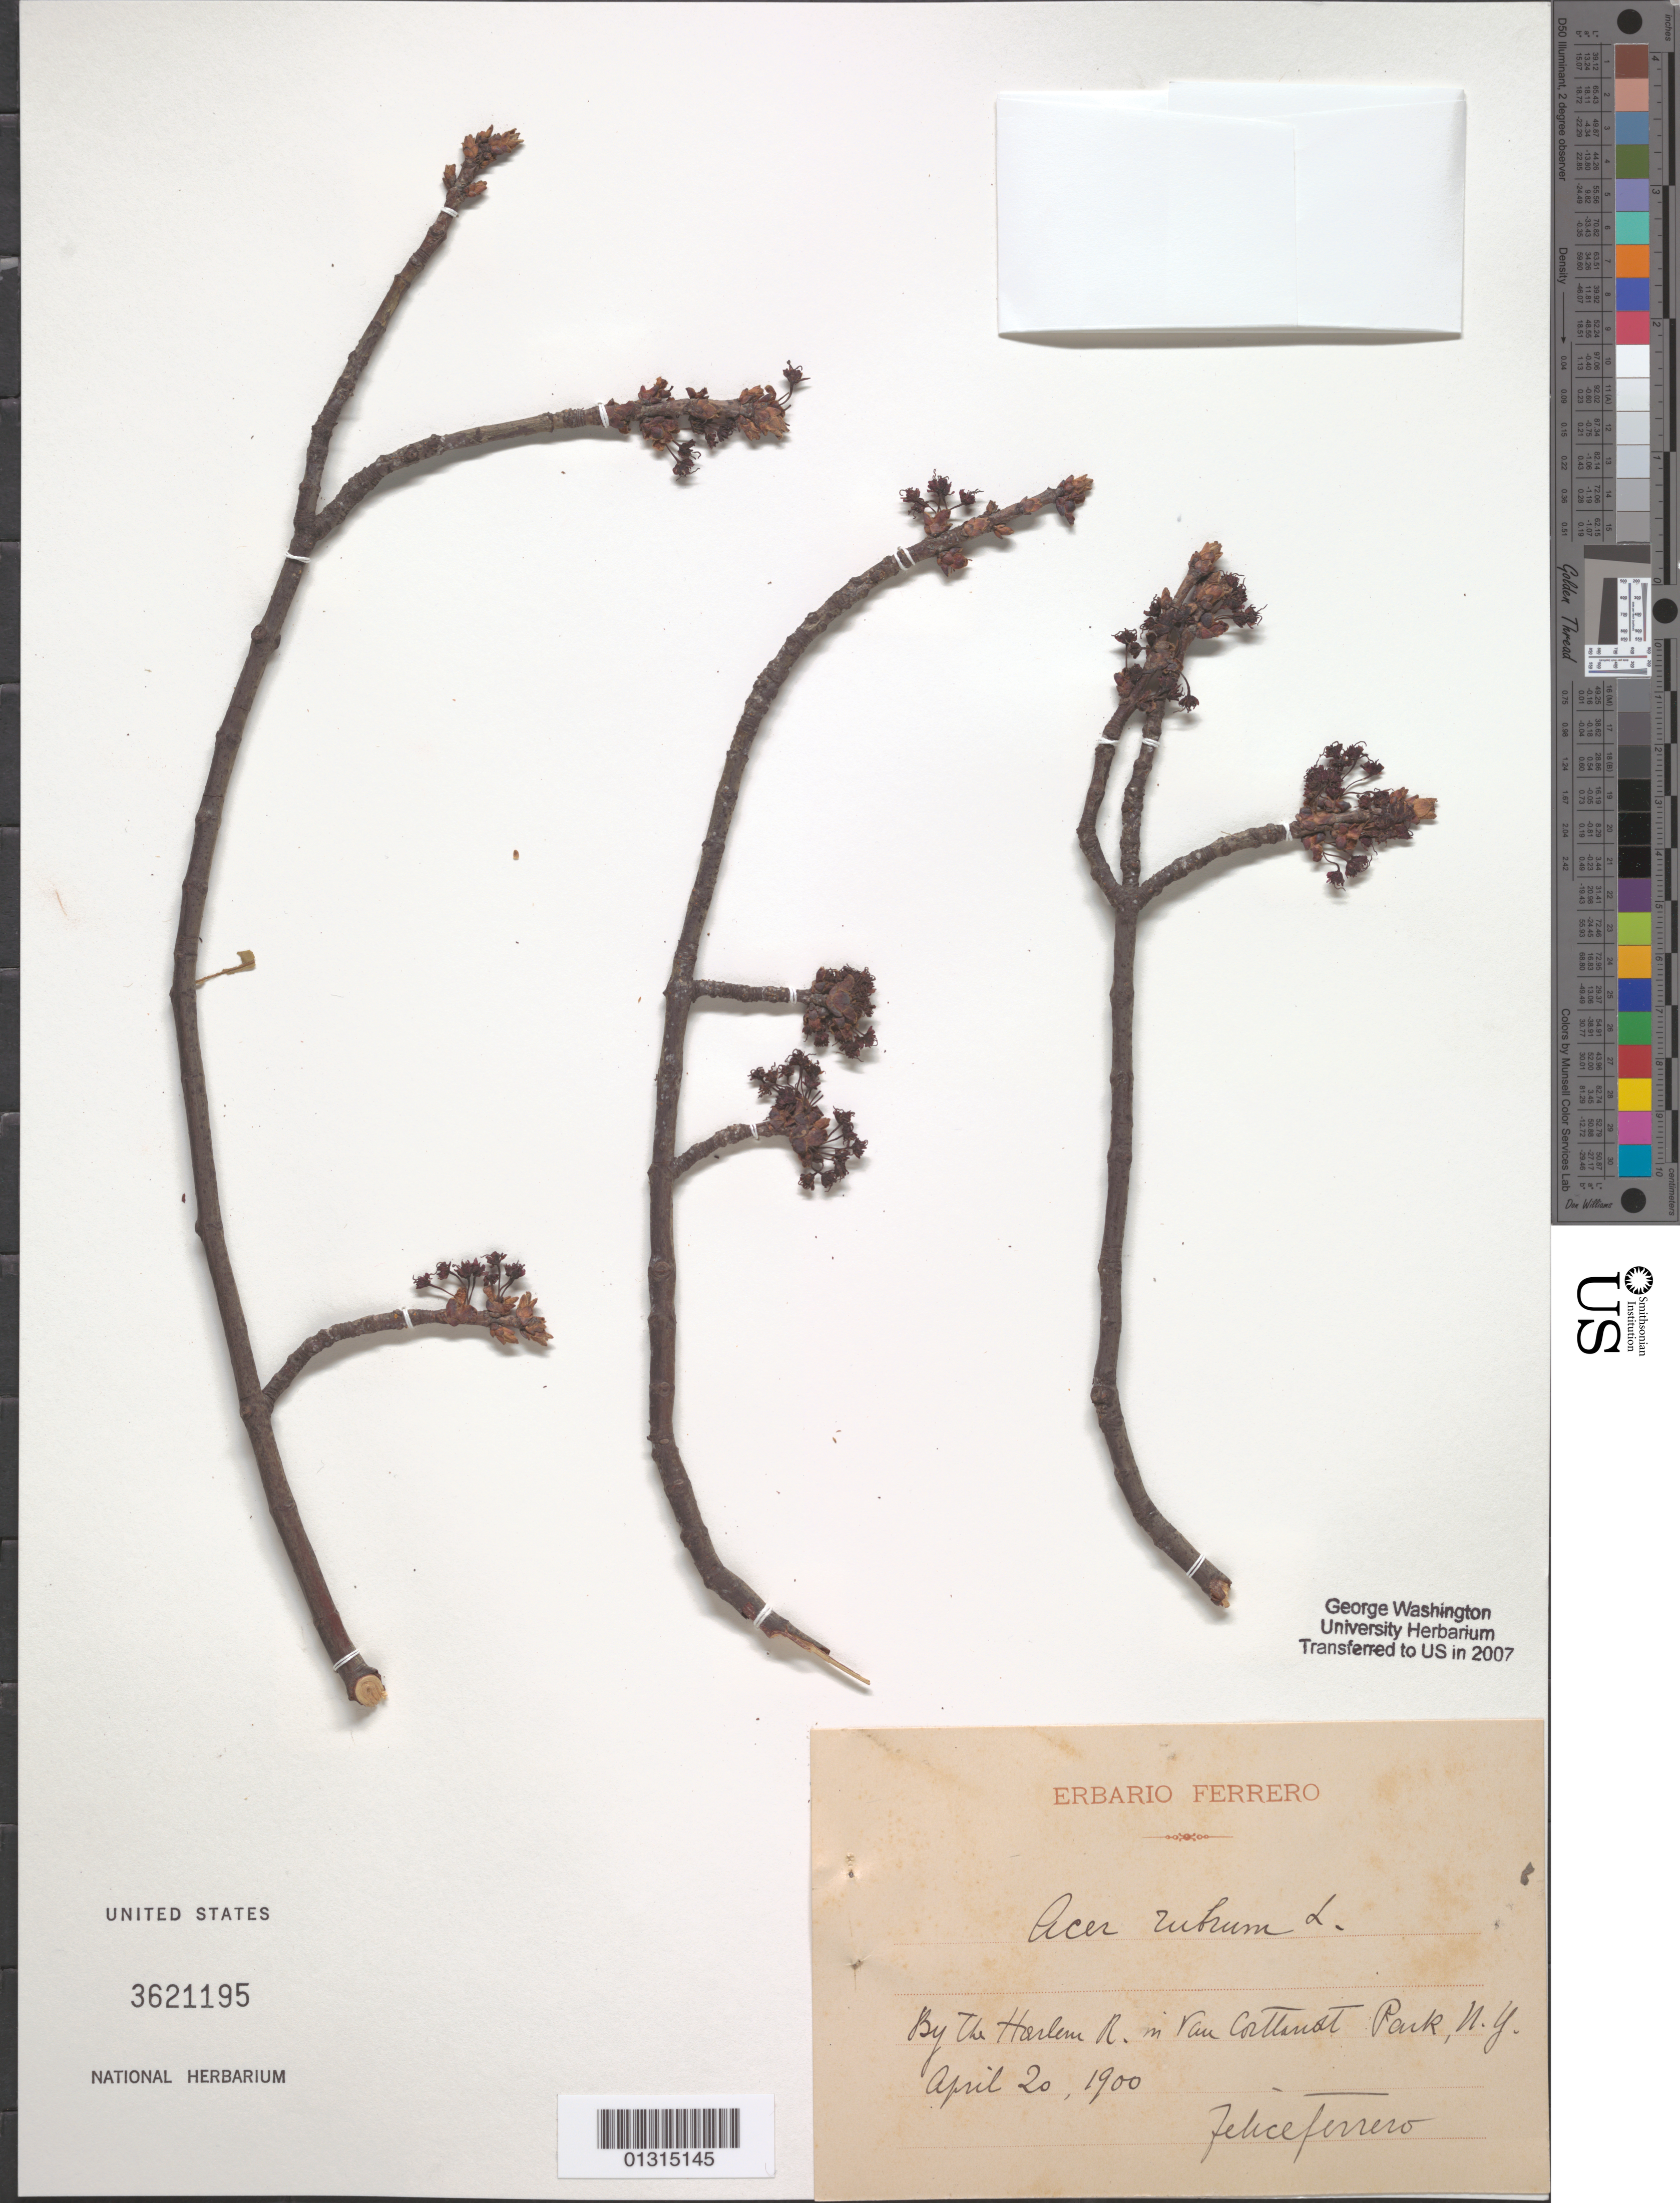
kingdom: Plantae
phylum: Tracheophyta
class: Magnoliopsida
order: Sapindales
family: Sapindaceae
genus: Acer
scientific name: Acer rubrum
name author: L.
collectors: F. Ferrero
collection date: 1900-04-20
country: United States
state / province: New York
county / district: Bronx County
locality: Van Cortlandt Park, by the Harlem River.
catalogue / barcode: US 3621195